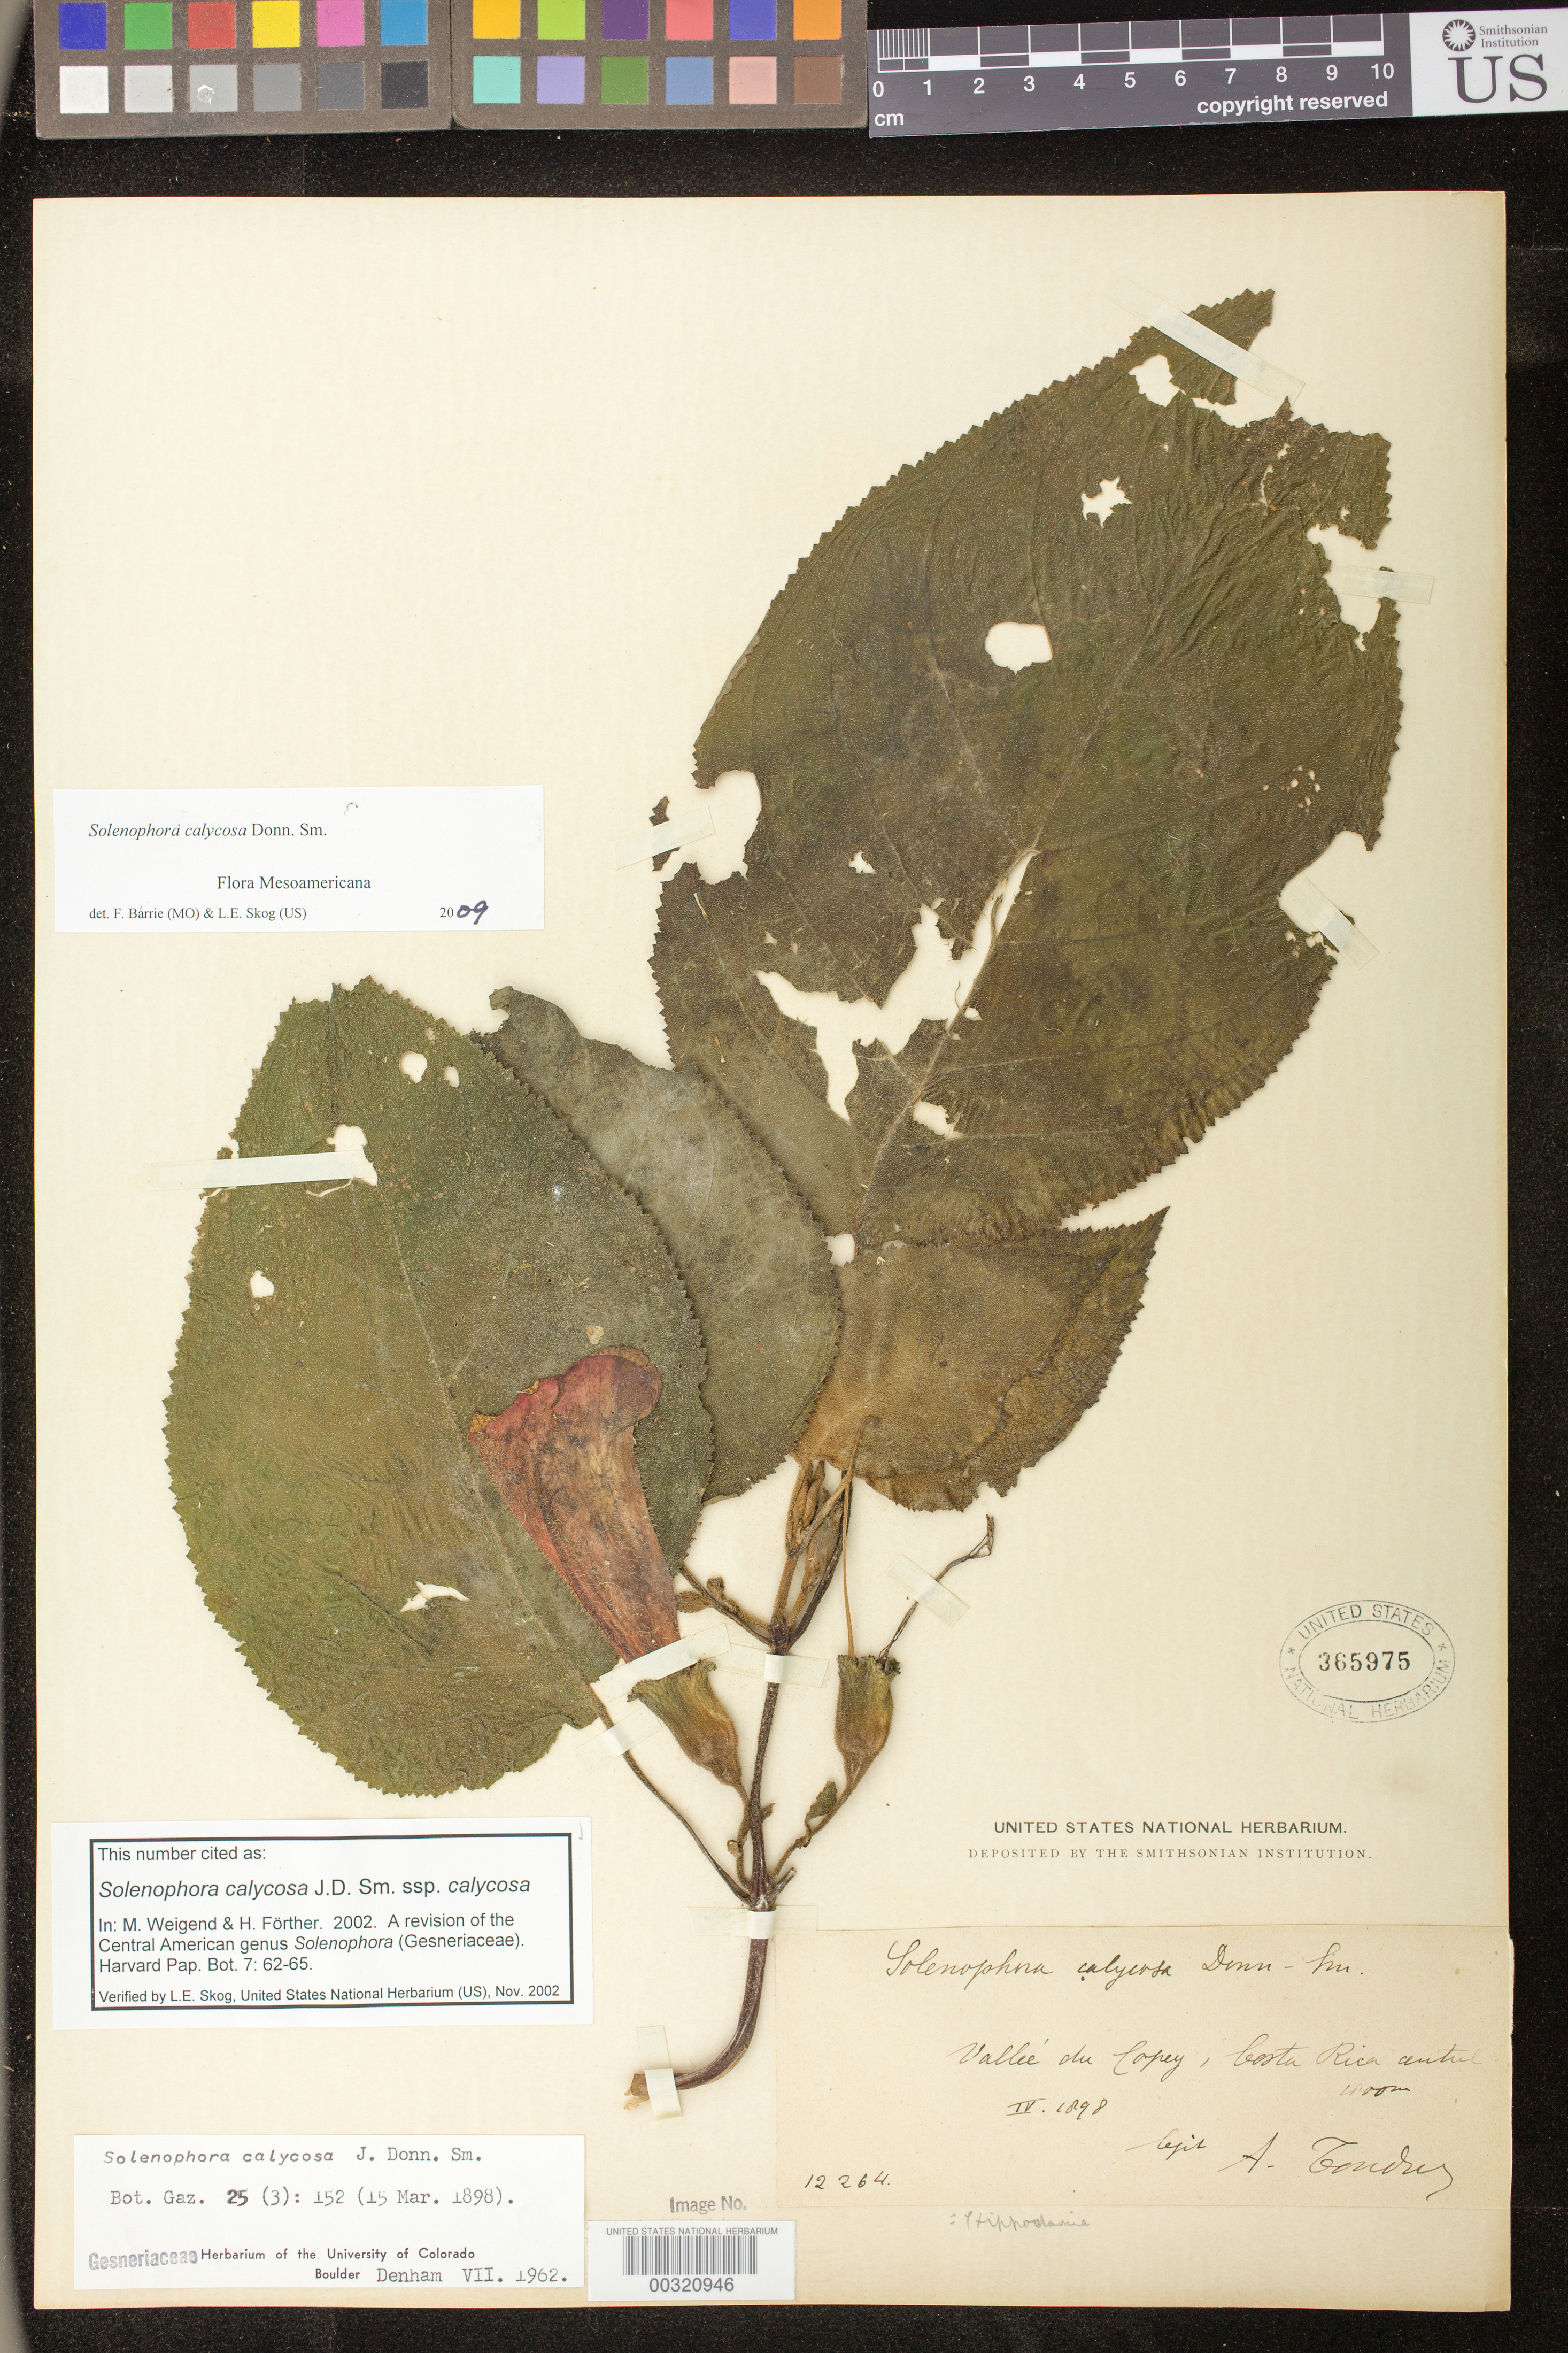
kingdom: Plantae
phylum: Tracheophyta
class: Magnoliopsida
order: Lamiales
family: Gesneriaceae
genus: Solenophora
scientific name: Solenophora calycosa Donn. Sm. subsp. calycosa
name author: (Donn. Sm.) Donn. Sm.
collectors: A. Tonduz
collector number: HNC 12264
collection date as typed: Apr 1898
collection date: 1898-04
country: Costa Rica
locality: Vallée du Copey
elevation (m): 1800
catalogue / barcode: US 365975